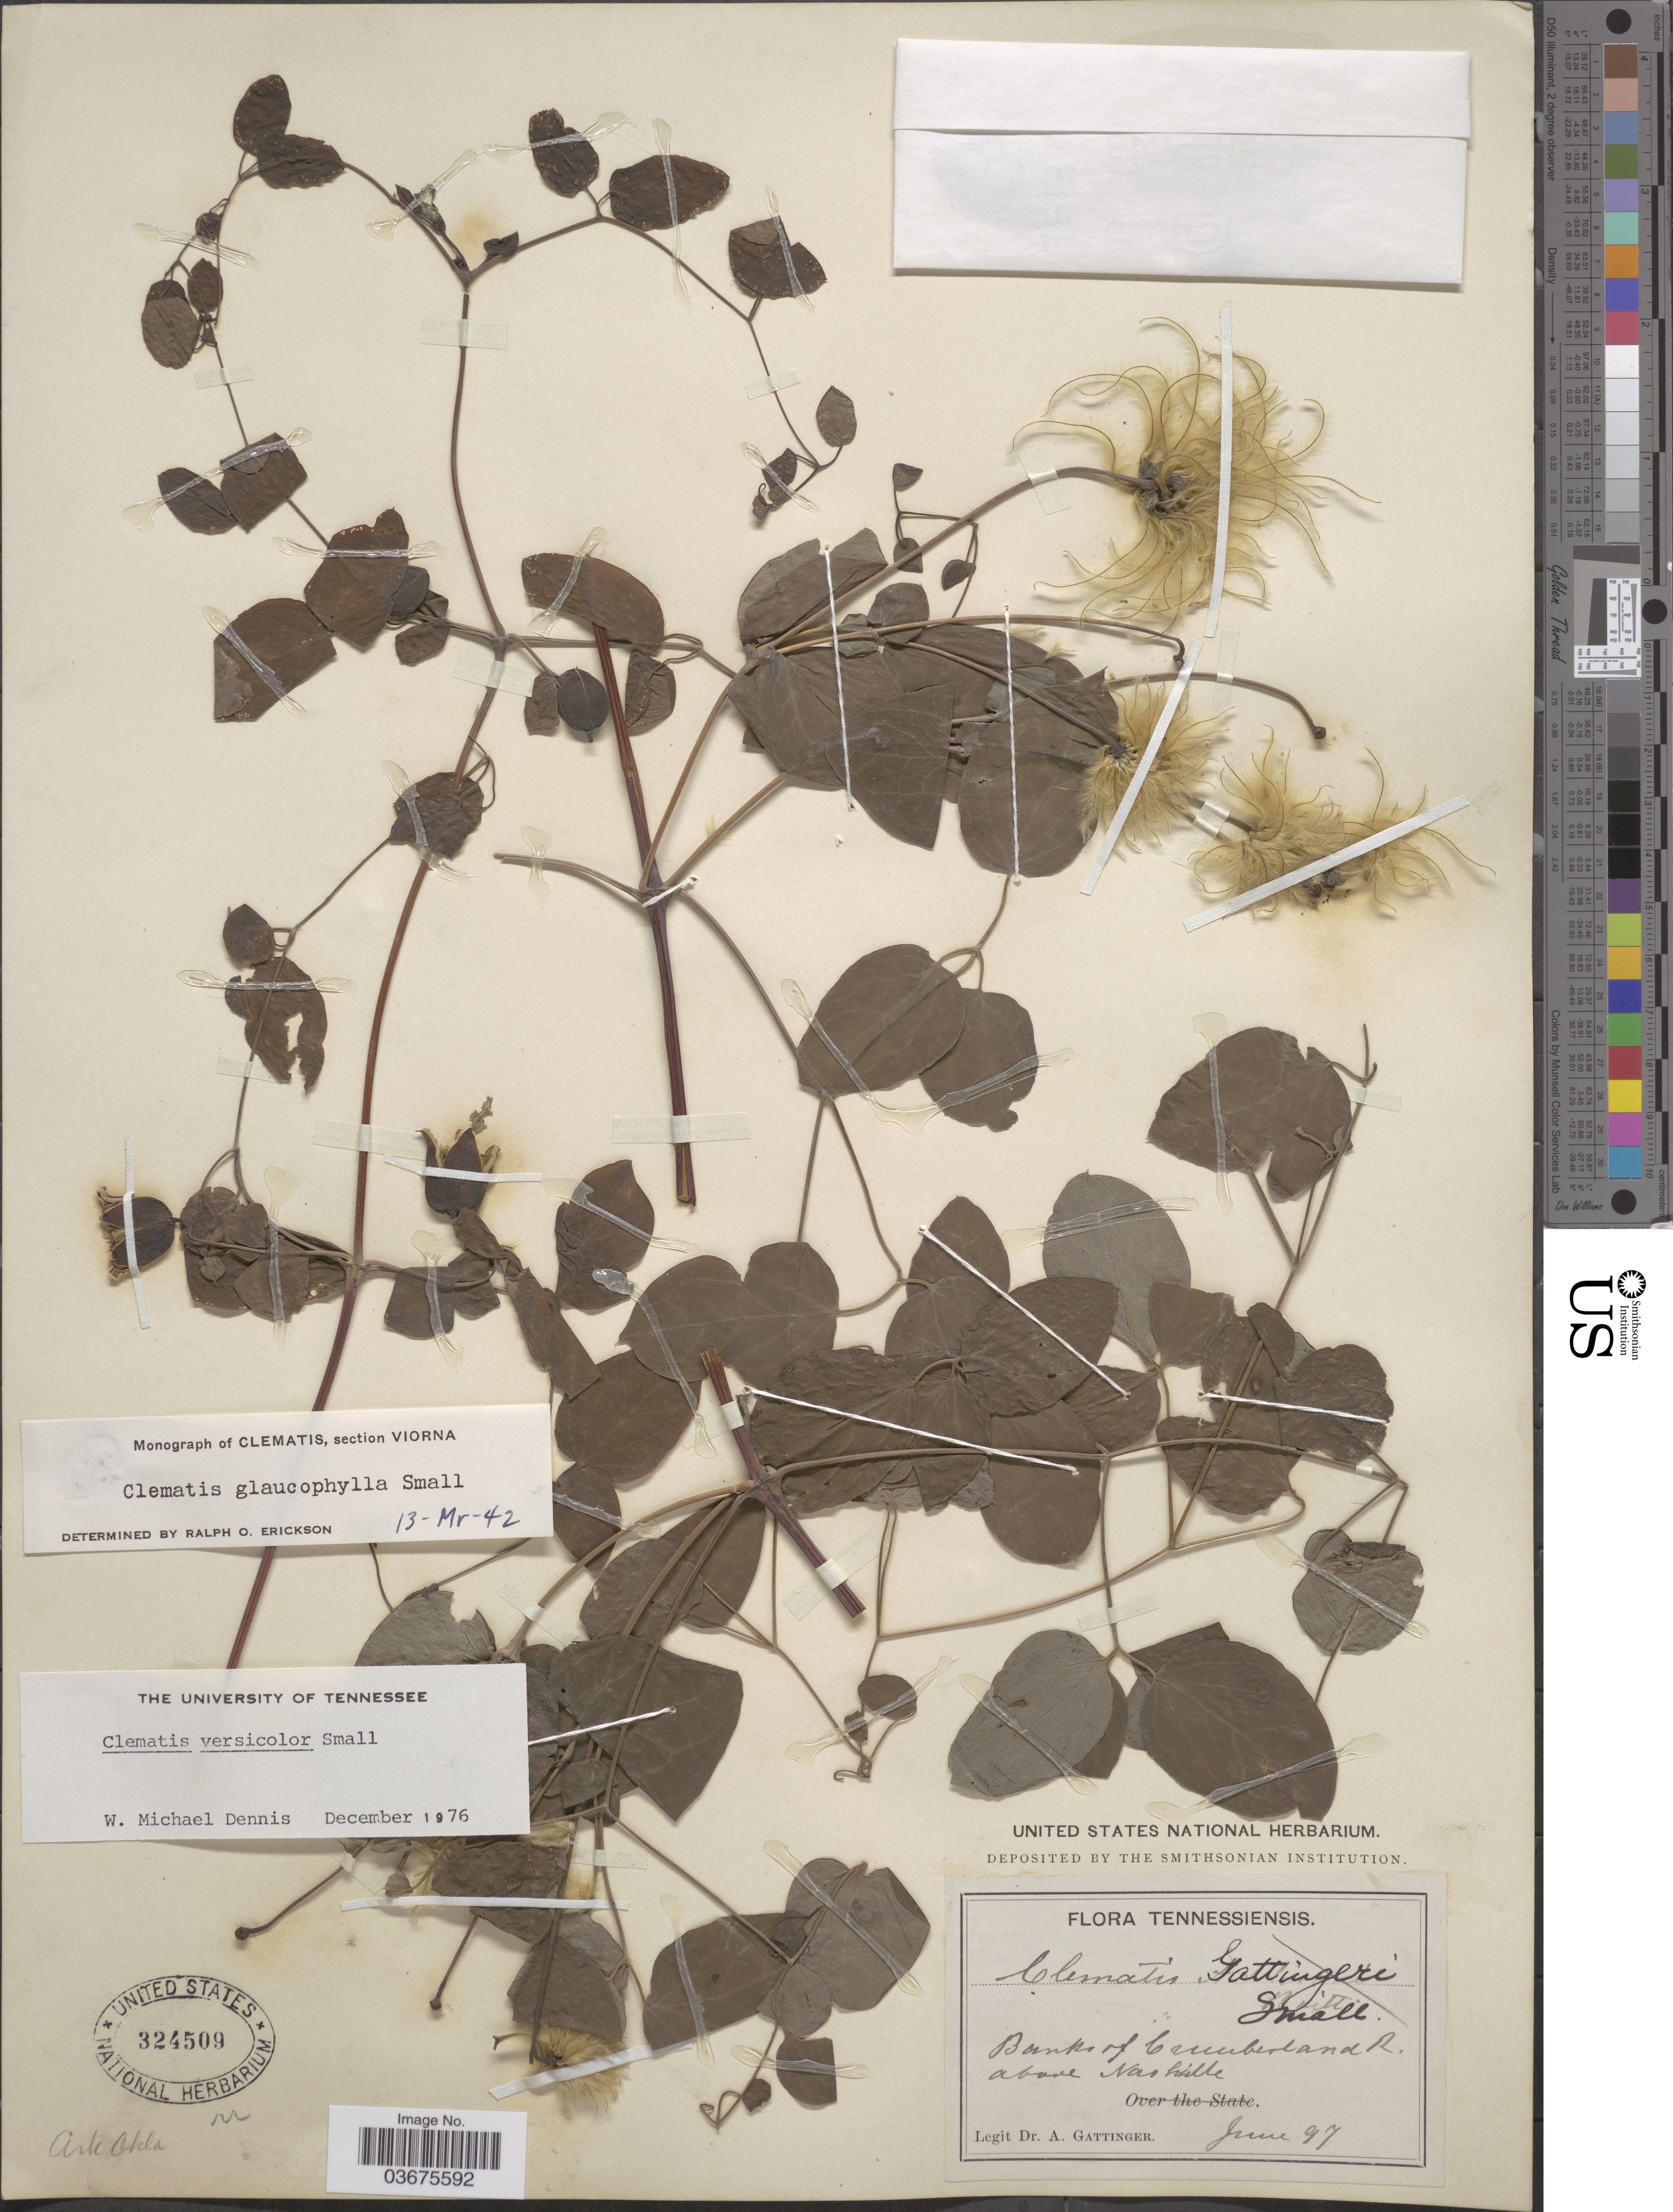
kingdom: Plantae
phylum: Tracheophyta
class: Magnoliopsida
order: Ranunculales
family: Ranunculaceae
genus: Clematis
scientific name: Clematis versicolor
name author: Small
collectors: A. Gattinger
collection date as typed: Transcribed d/m/y: /6/97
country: United States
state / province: Tennessee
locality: Banks of Cumberland R. above Nashville.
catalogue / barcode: US 324509